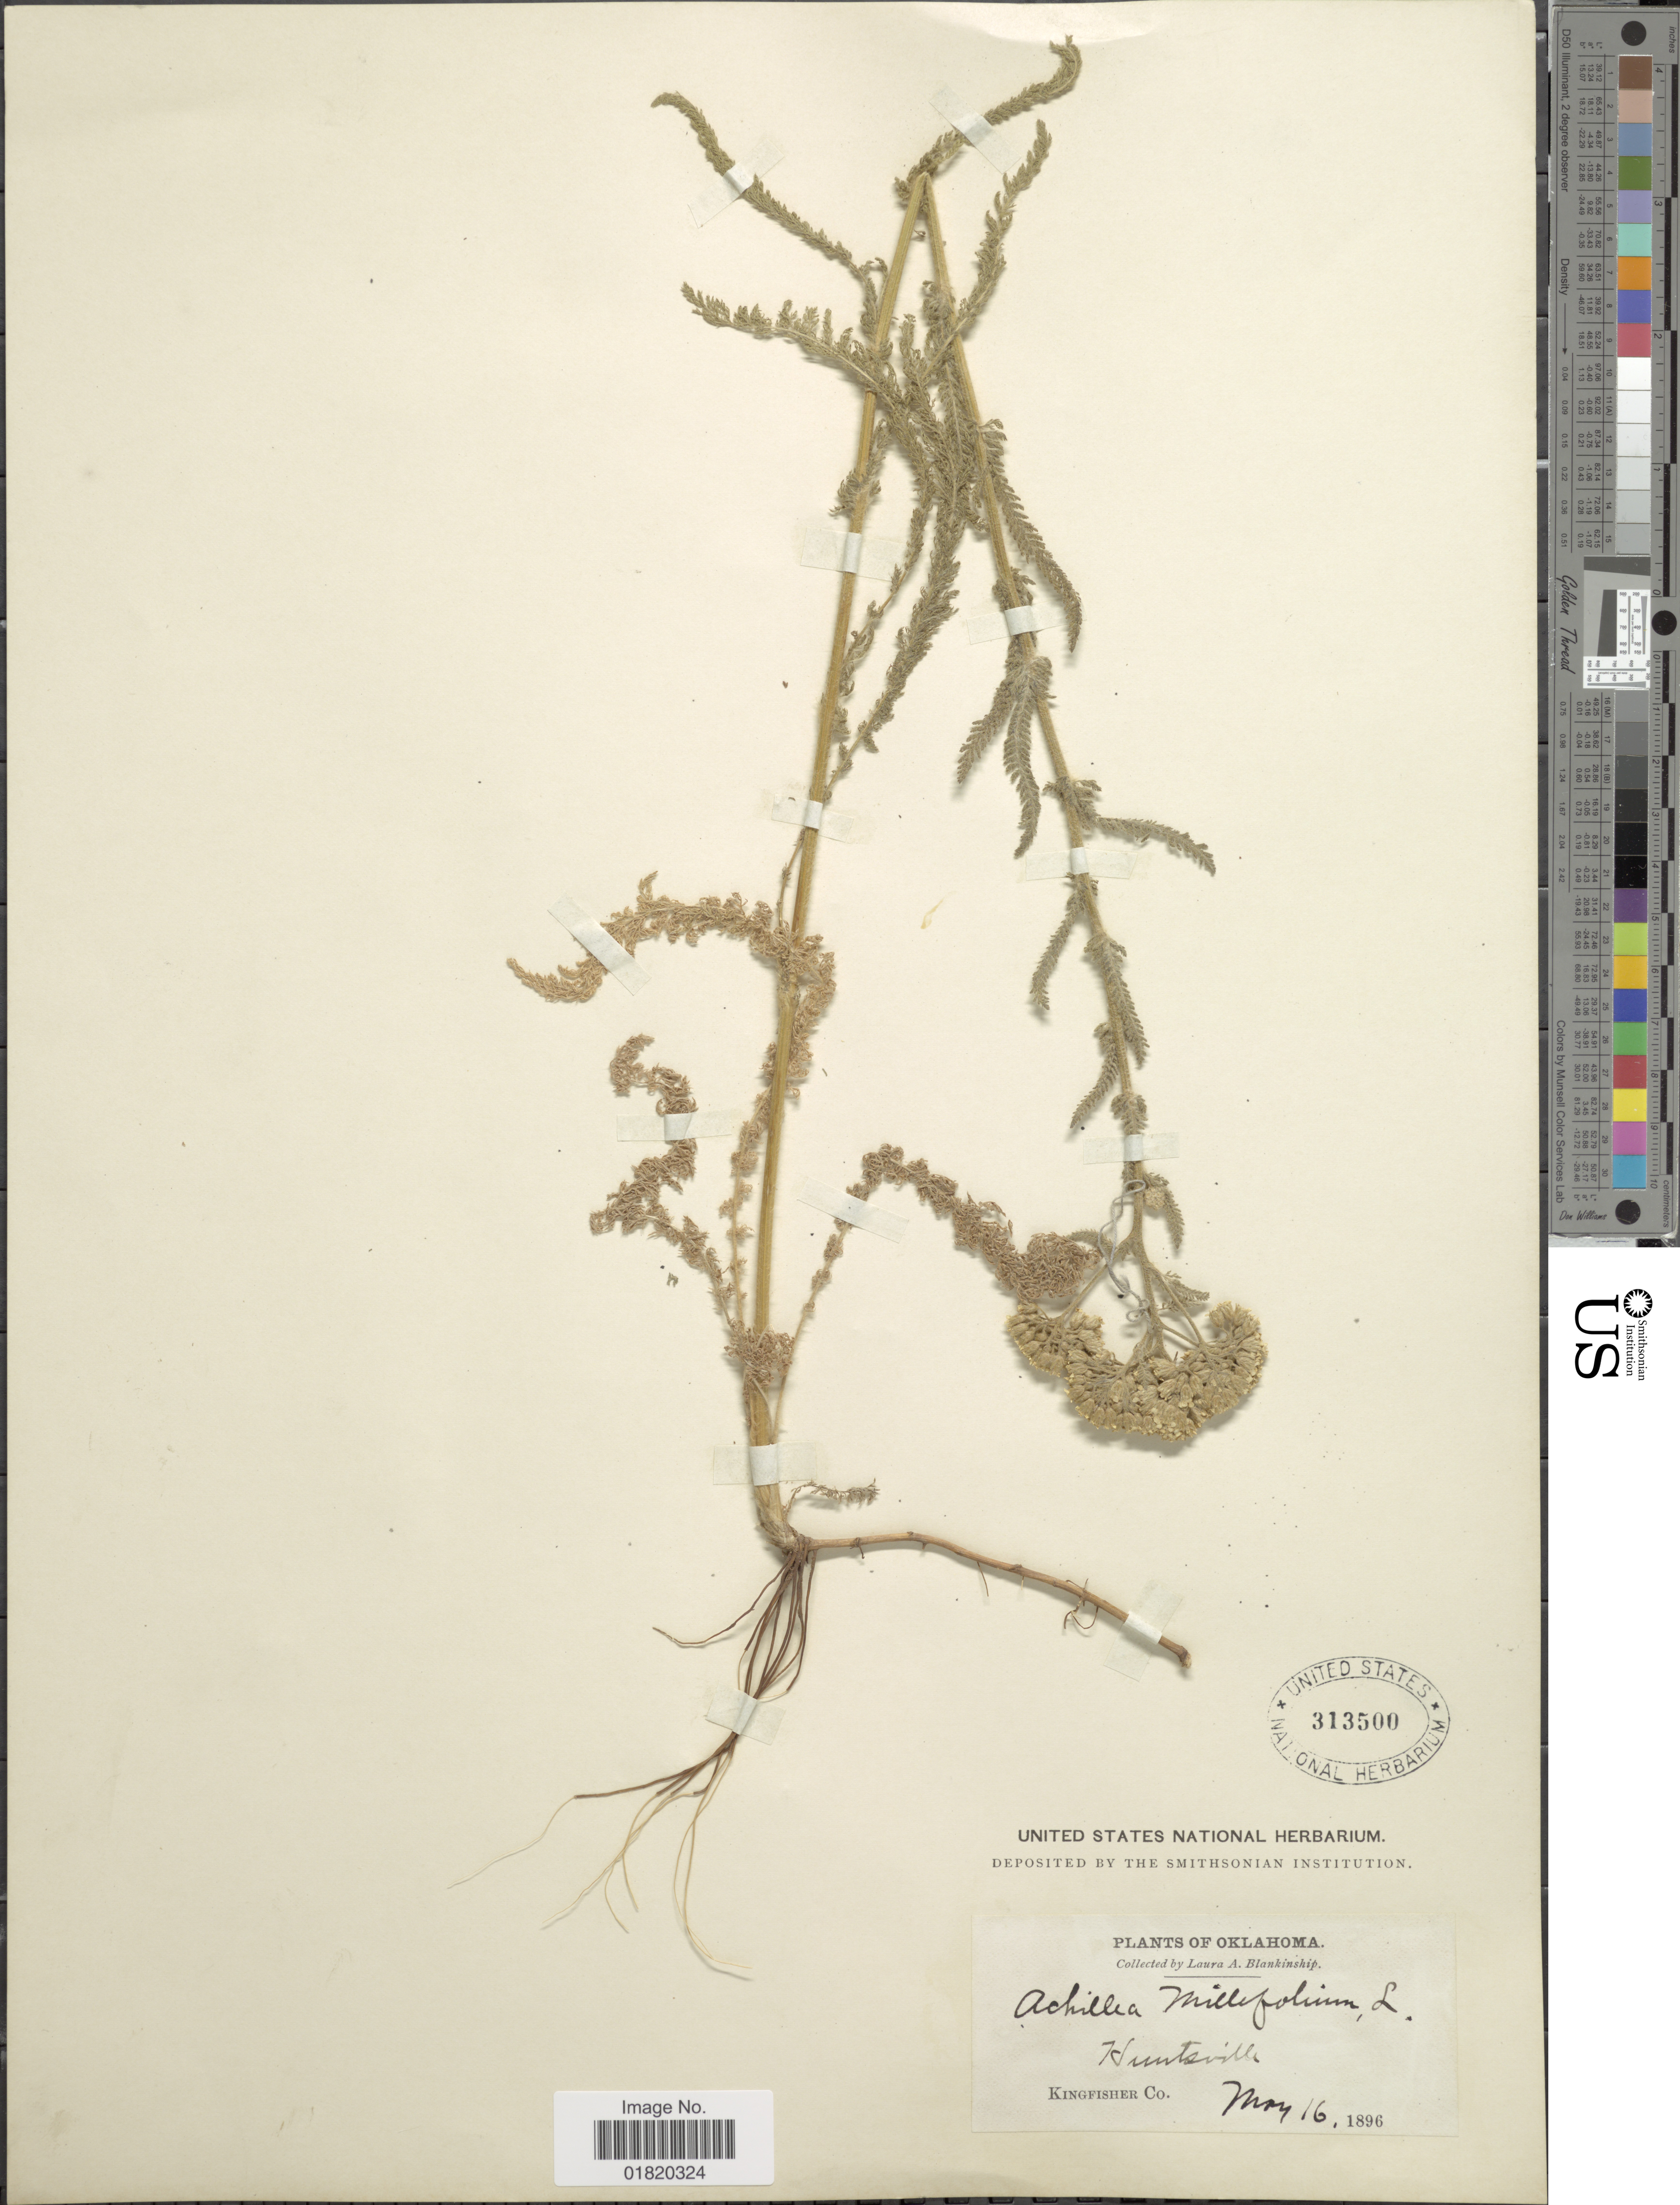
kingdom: Plantae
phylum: Tracheophyta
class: Magnoliopsida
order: Asterales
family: Asteraceae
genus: Achillea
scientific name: Achillea occidentalis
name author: (DC.) Raf. ex Rydb.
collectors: L. A. Blankinship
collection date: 1896-05-16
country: United States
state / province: Oklahoma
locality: Huntsville. Kingfisher Co.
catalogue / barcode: US 313500